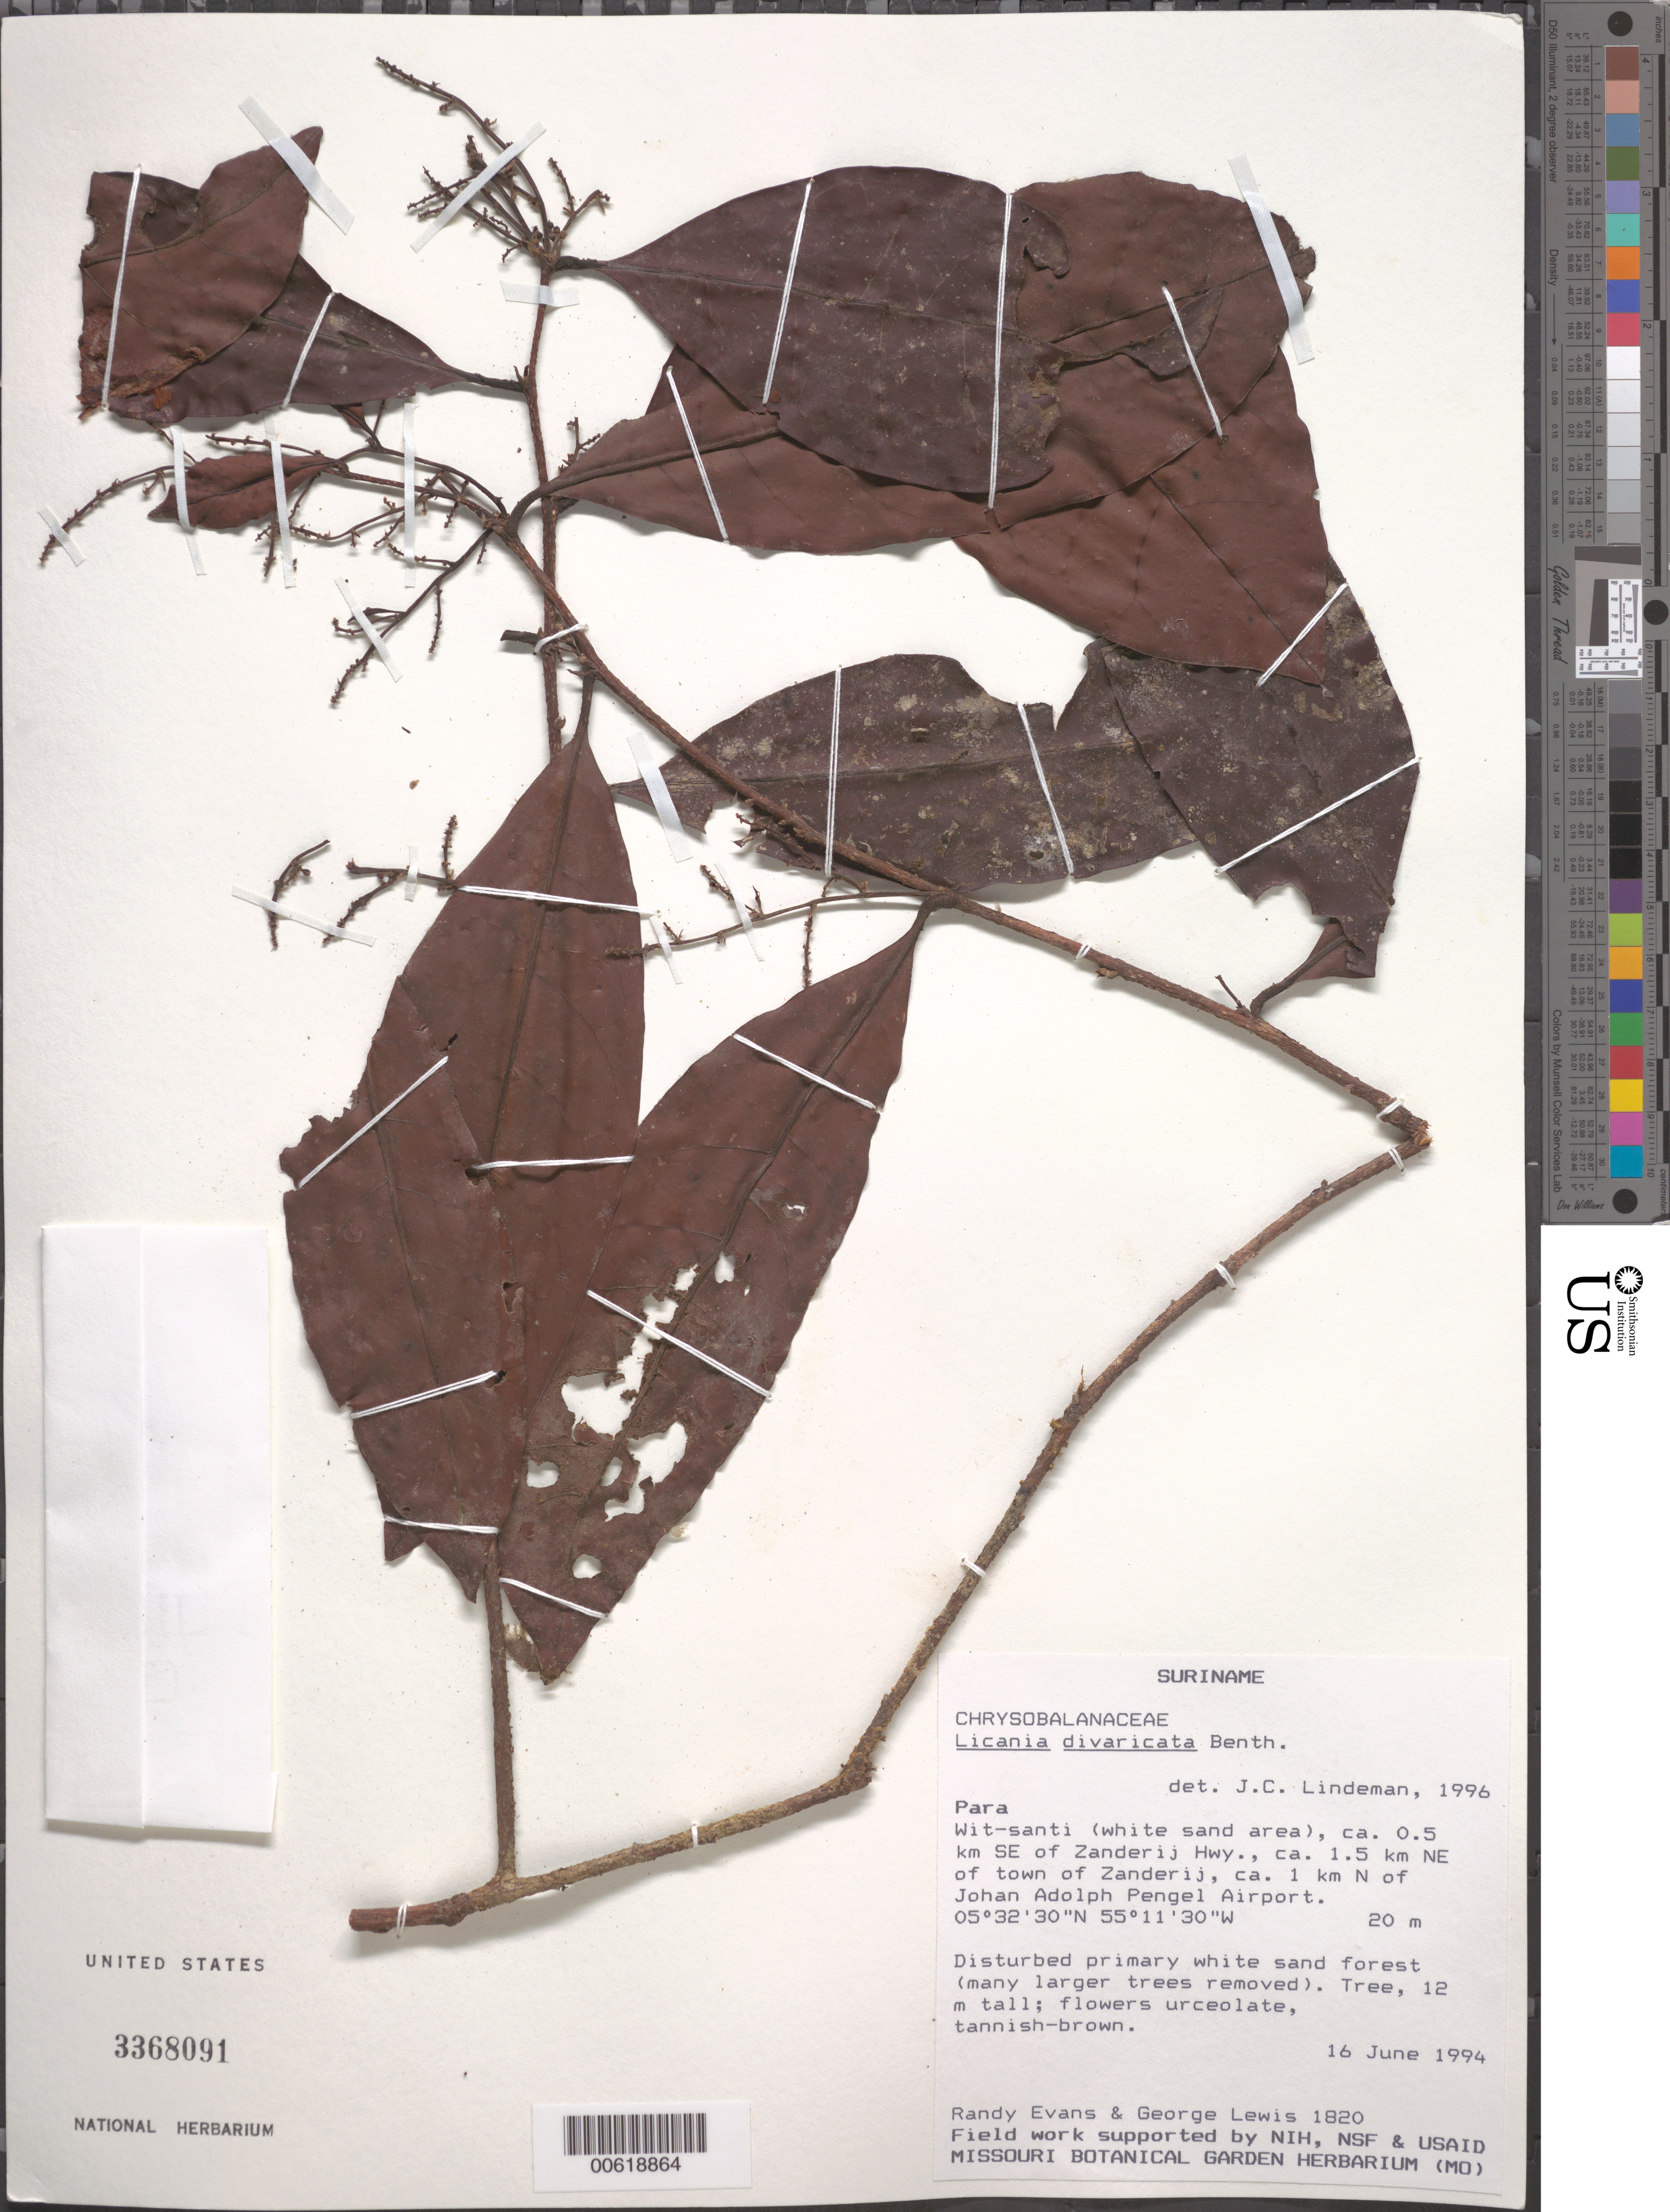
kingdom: Plantae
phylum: Tracheophyta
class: Magnoliopsida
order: Malpighiales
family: Chrysobalanaceae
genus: Hymenopus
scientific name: Hymenopus divaricatus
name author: (Benth.) Sothers & Prance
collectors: R. Evans & G. Lewis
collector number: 1820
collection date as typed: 16-Jun-94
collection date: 1994-06-16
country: Suriname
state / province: Para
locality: Wit-santi, ca. 0.5 km SE of Zanderij Hwy., 1.5 km NE of town of Zanderij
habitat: Disturbed primary white sand forest (many large trees removed)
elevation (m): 20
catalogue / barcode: US 3368091